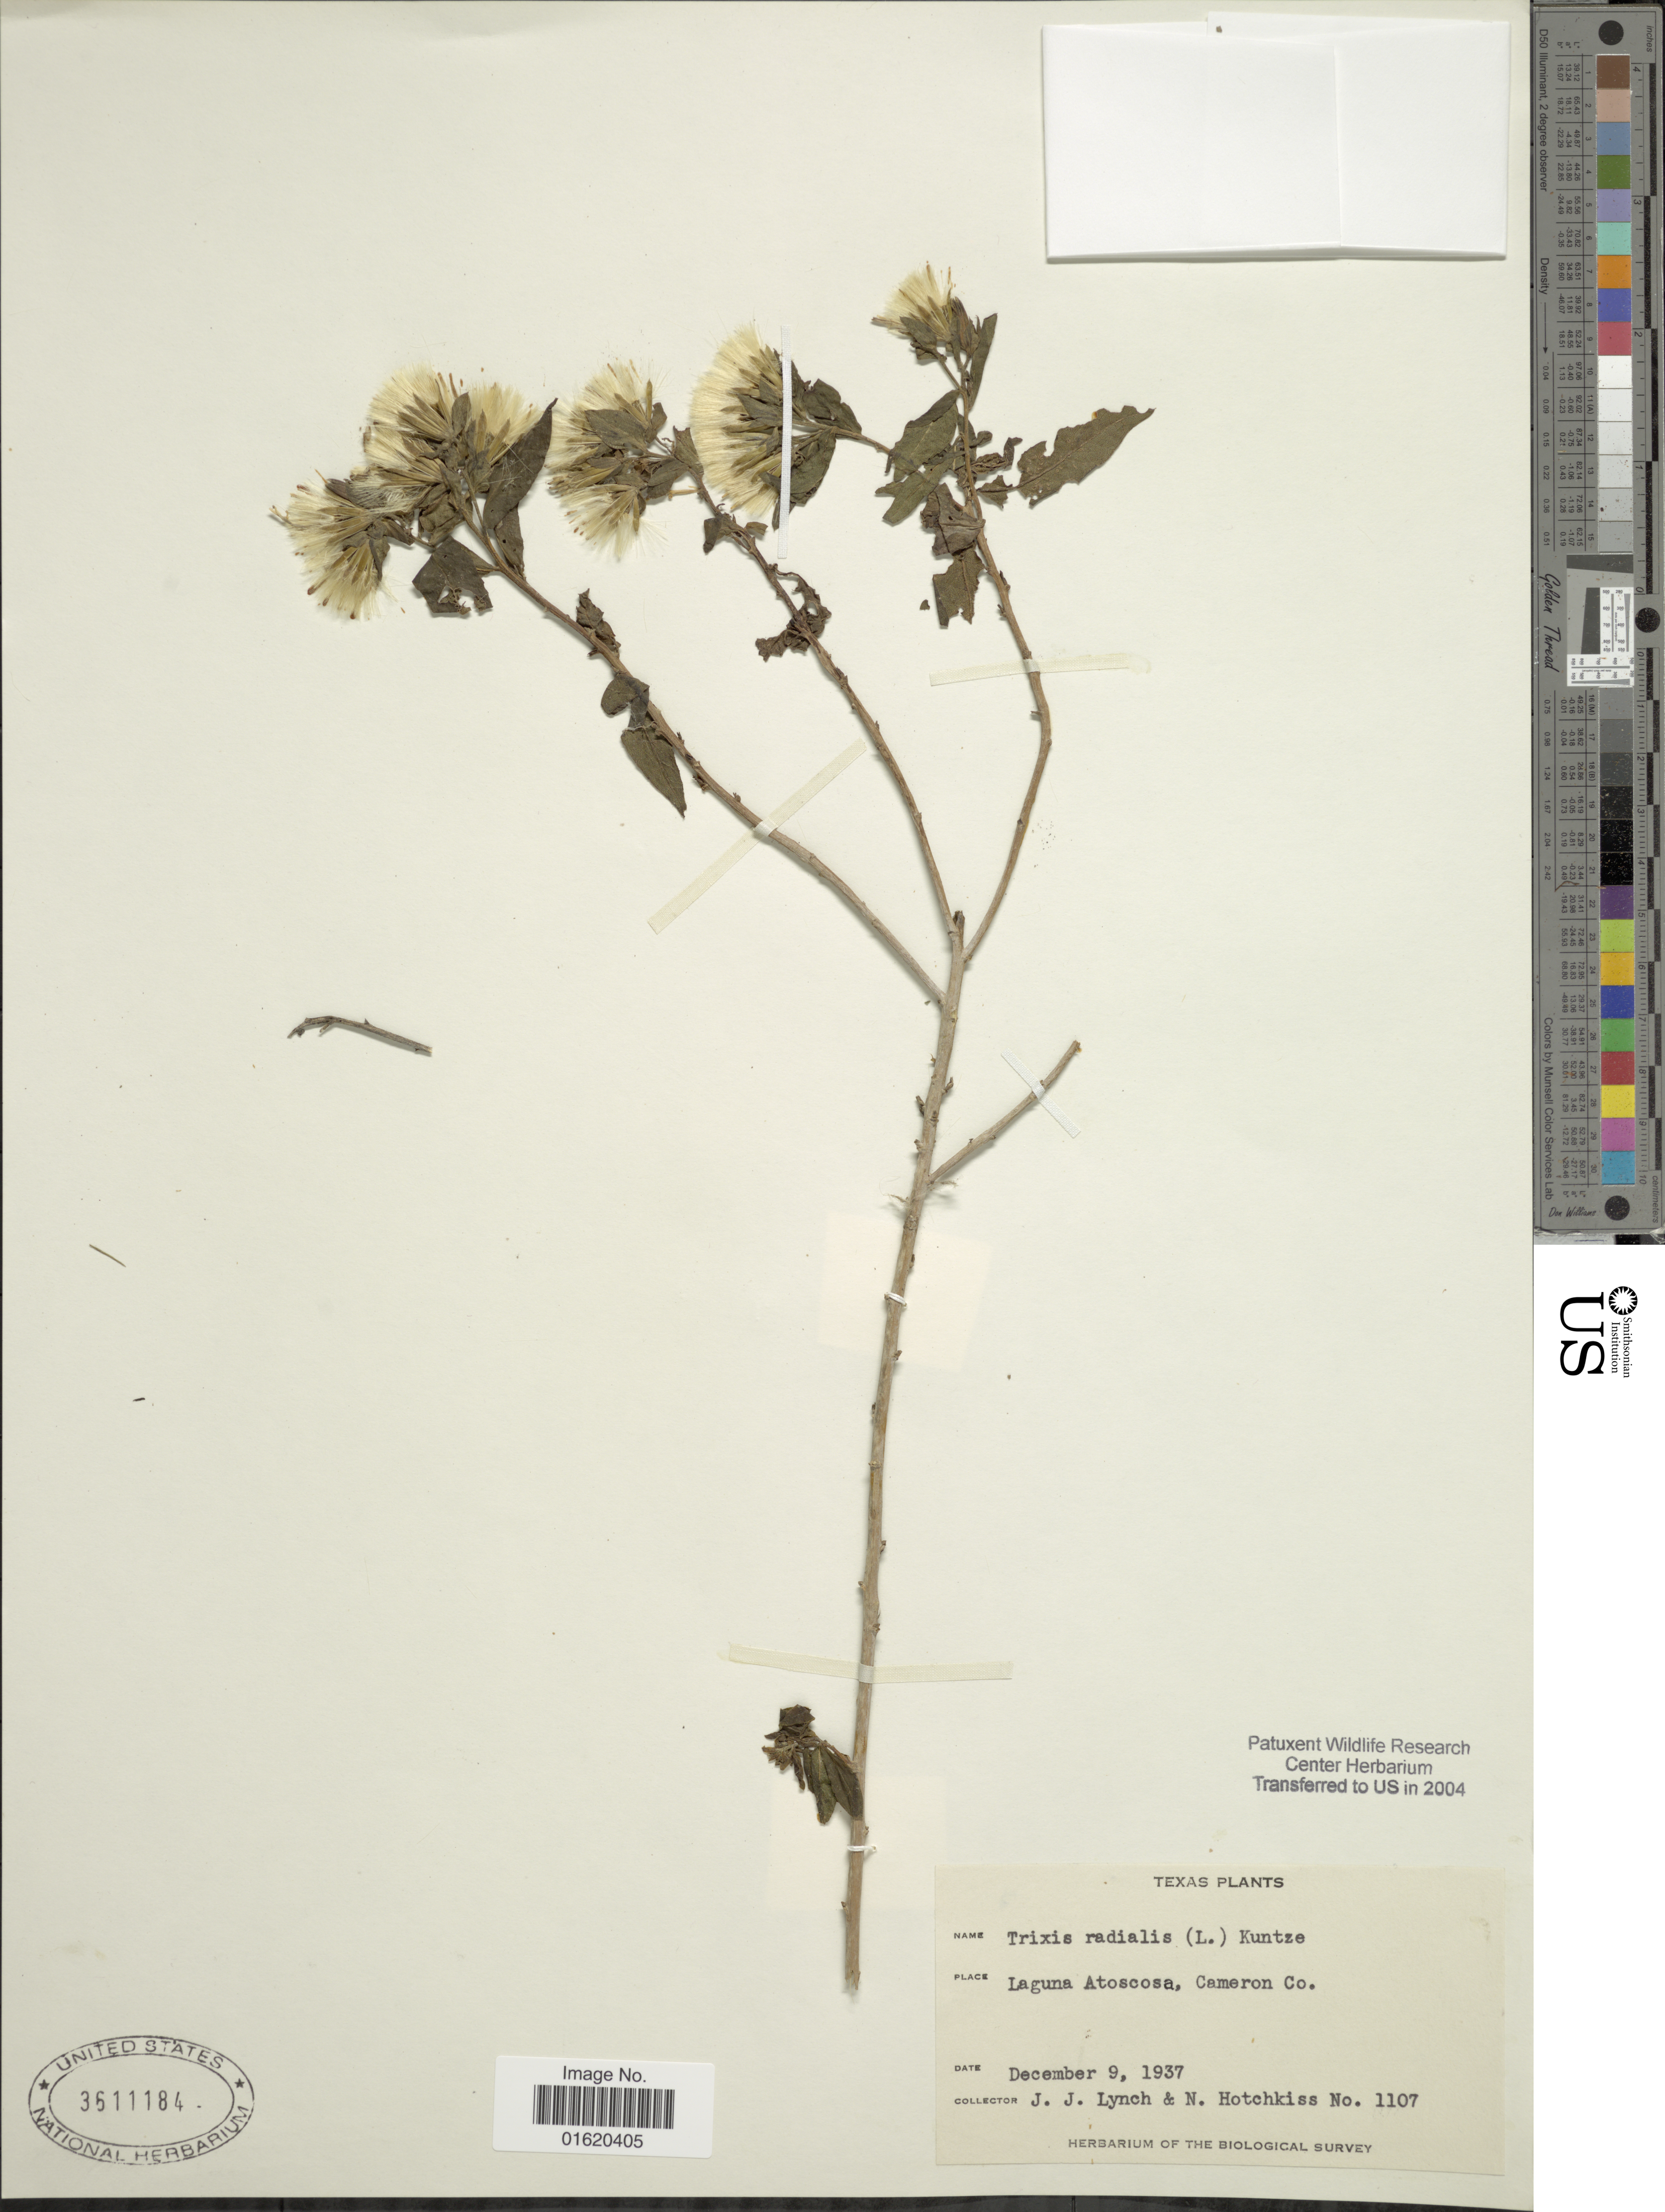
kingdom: Plantae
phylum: Tracheophyta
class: Magnoliopsida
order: Asterales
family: Asteraceae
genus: Trixis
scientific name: Trixis radialis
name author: (L.) Kuntze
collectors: J. Lynch & N. Hotchkiss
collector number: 1107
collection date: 1937-12-09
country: United States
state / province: Texas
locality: Laguna Atoscosa, Cameron Co.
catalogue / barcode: US 3511184